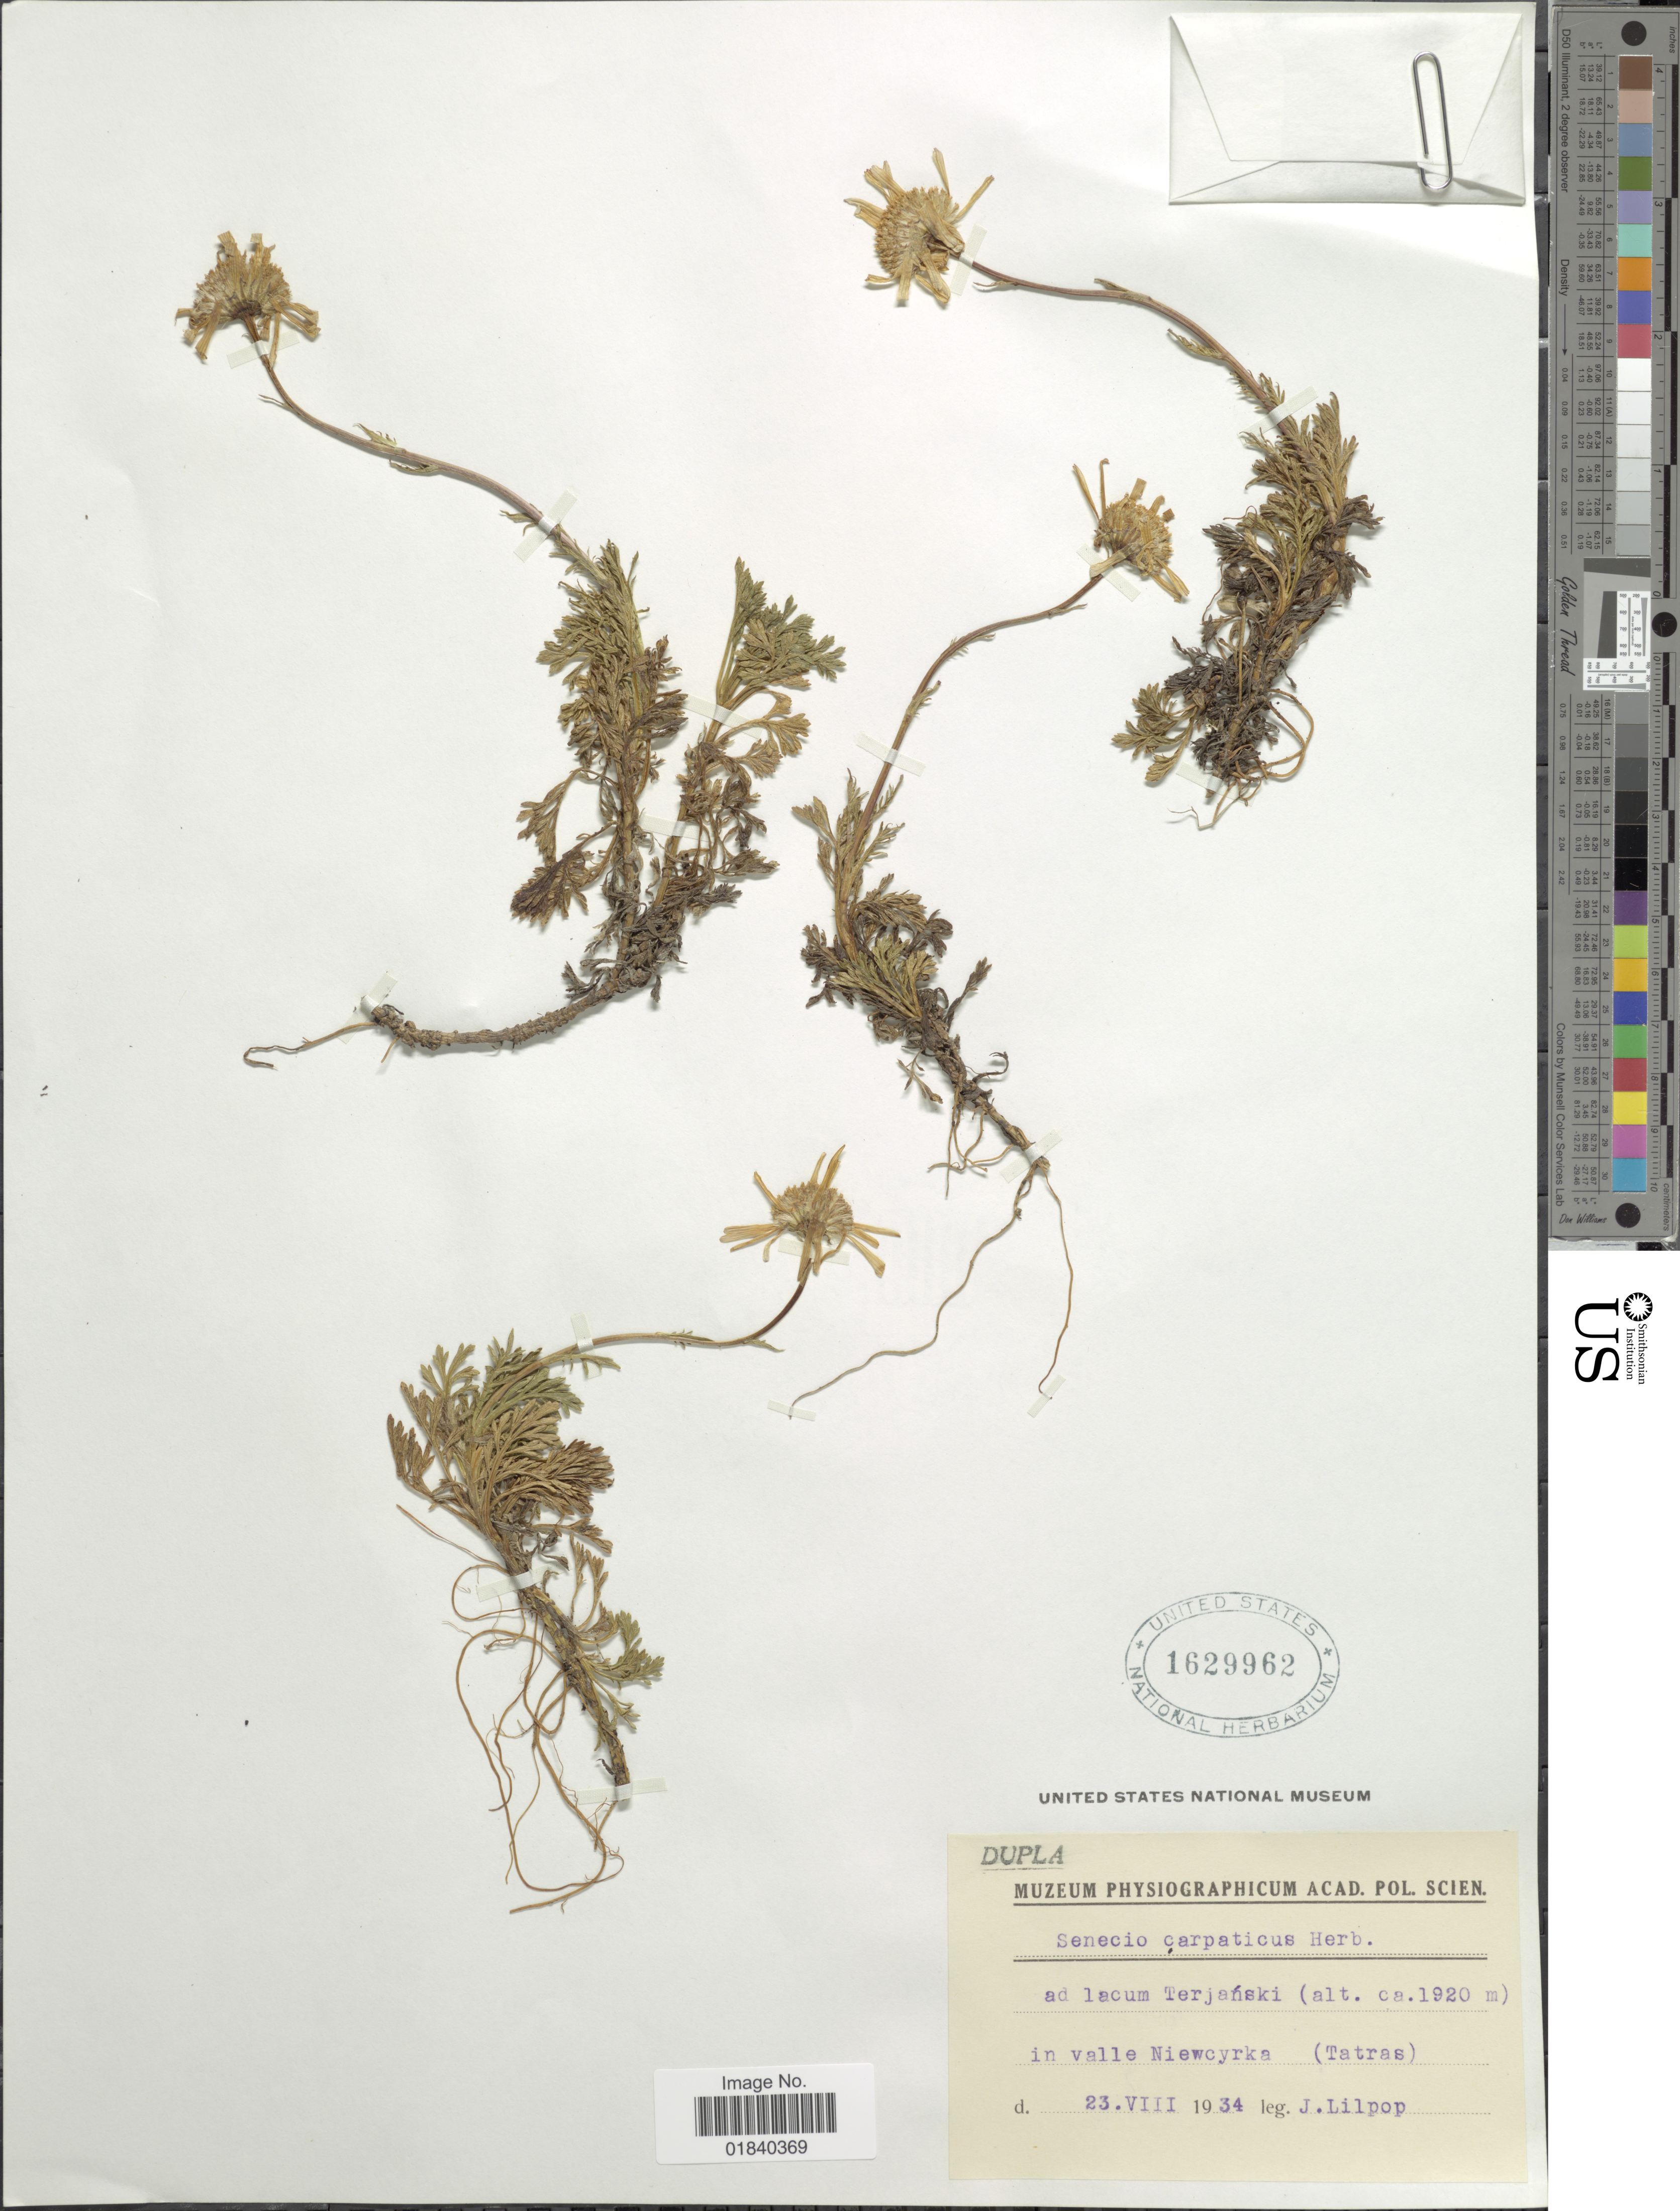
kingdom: Plantae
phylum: Tracheophyta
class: Magnoliopsida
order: Asterales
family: Asteraceae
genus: Jacobaea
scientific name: Jacobaea abrotanifolia subsp. carpathica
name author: (Herbich) B. Nord. & Greuter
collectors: J. Lilpop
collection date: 1934-08-23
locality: Ad lacum Terjanski in valle Niewcykra (Tatras).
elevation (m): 1920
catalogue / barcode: US 1629962